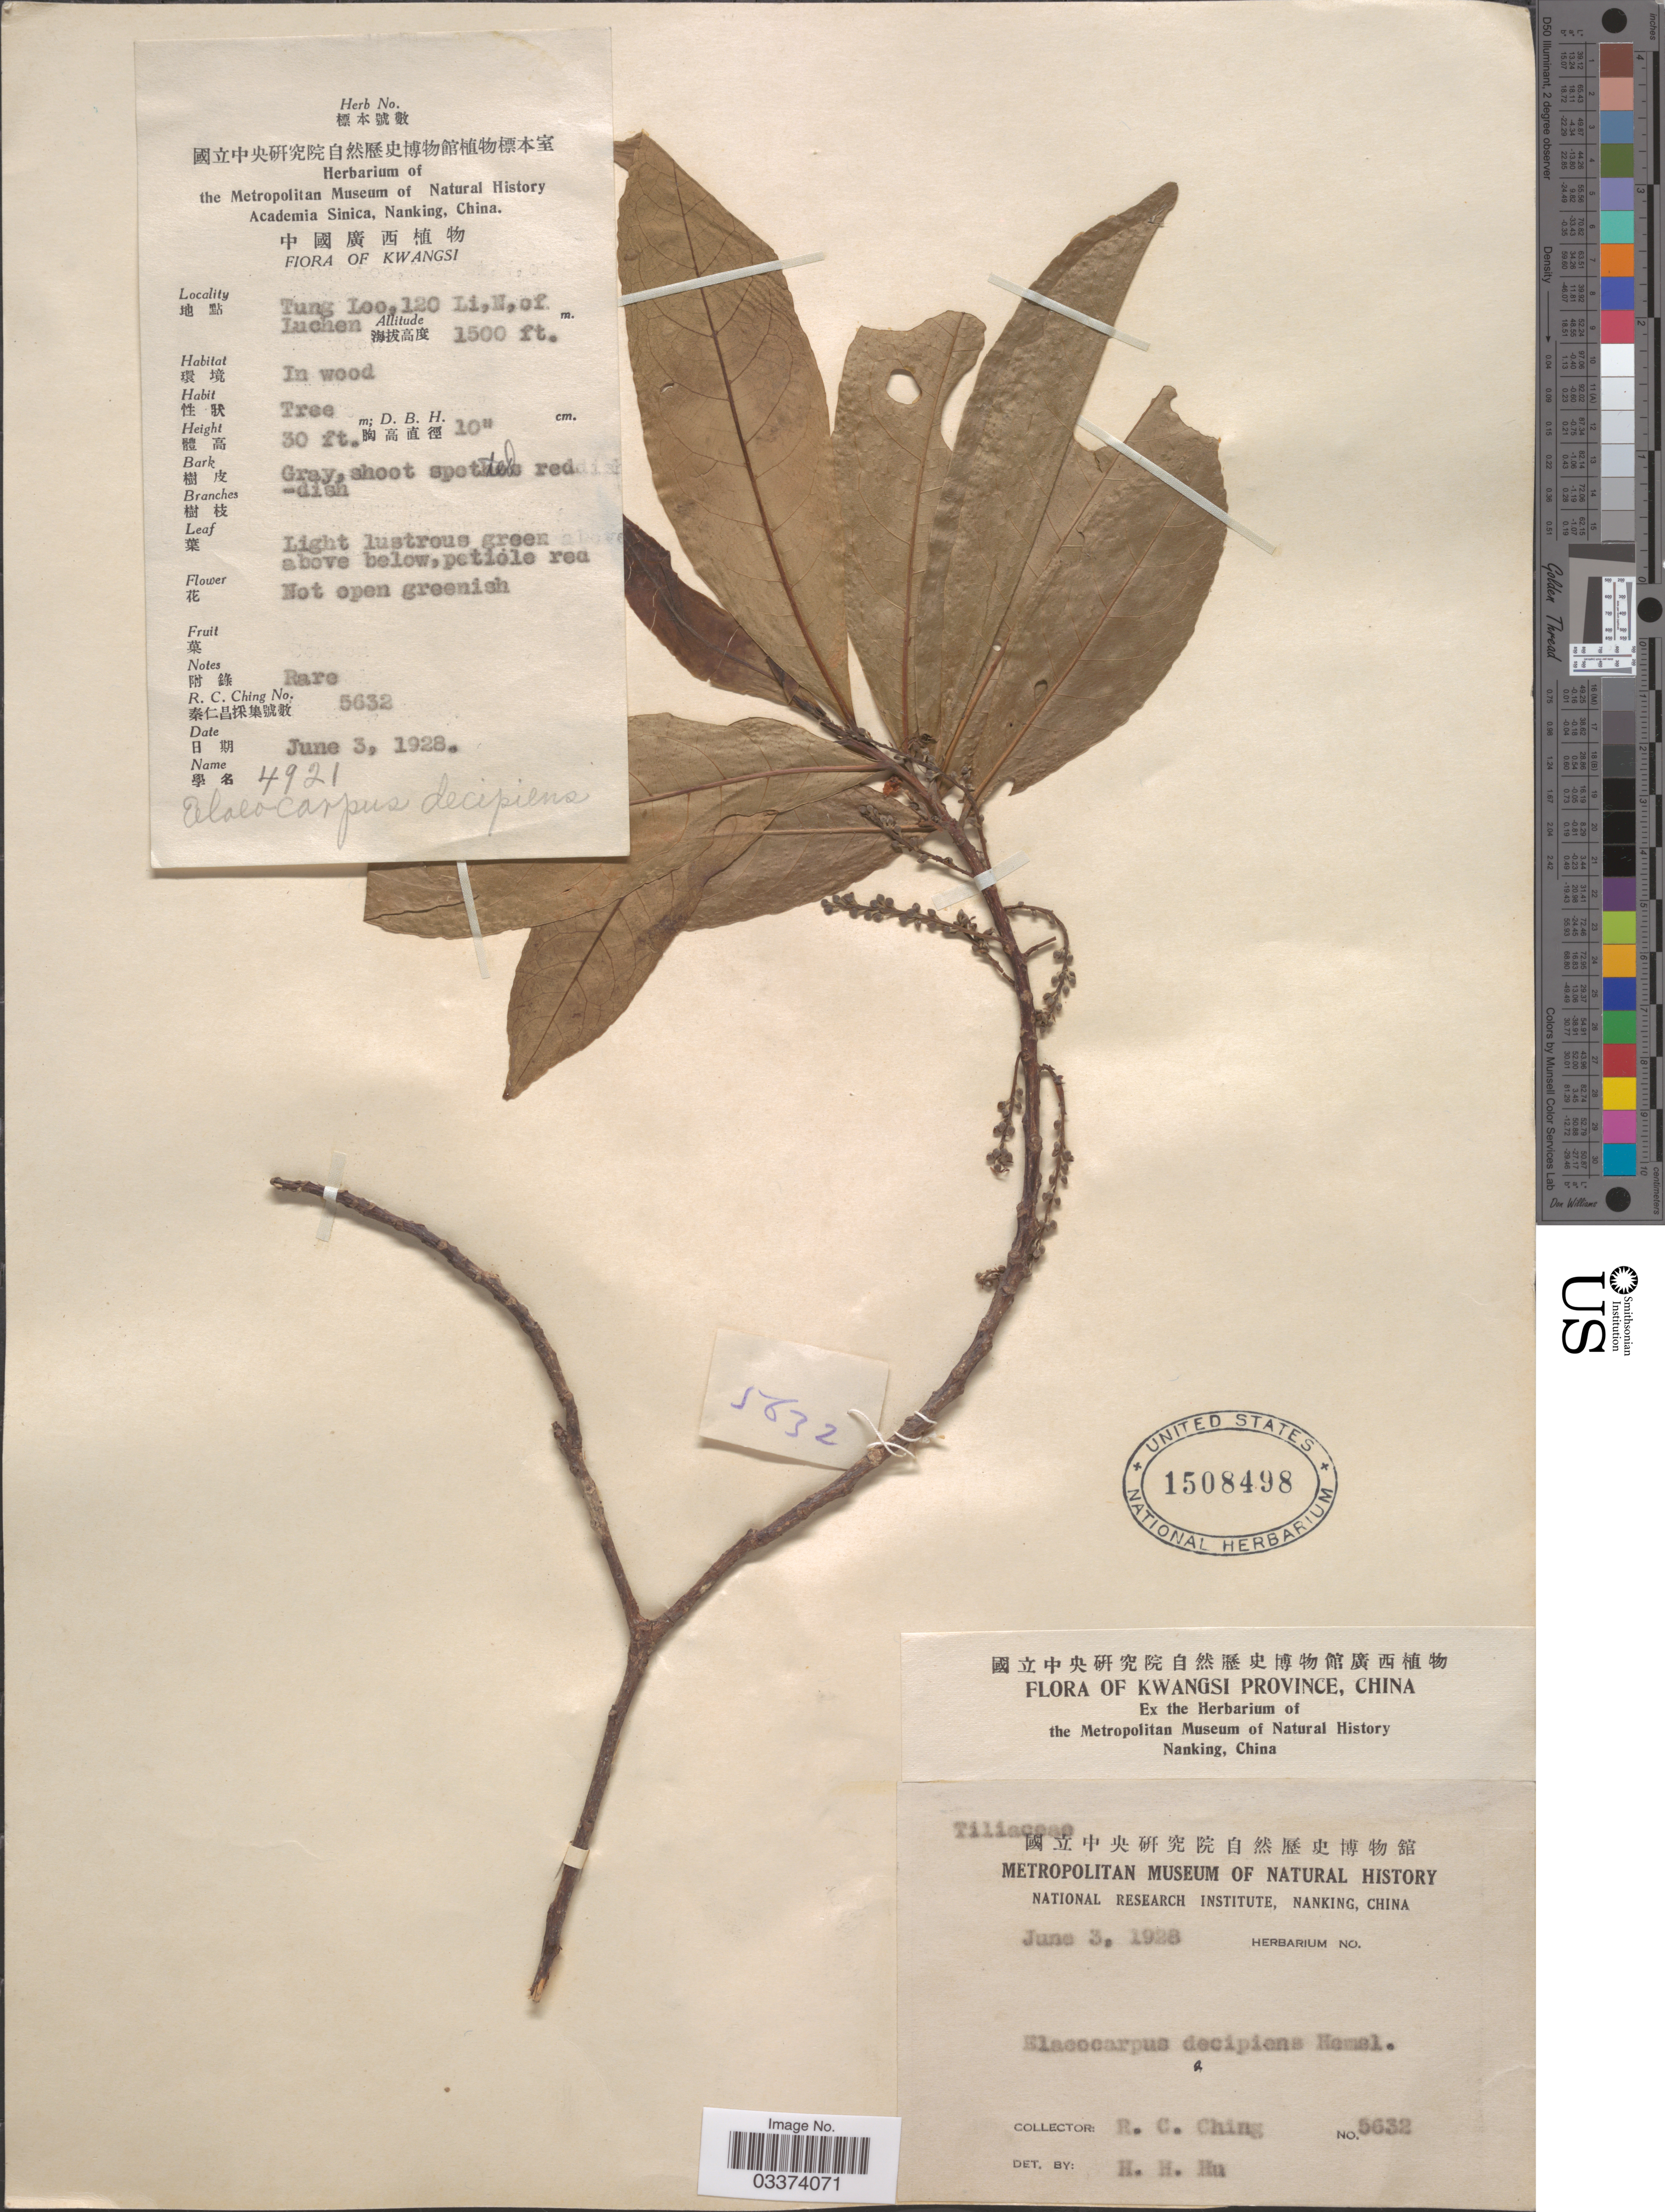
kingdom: Plantae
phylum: Tracheophyta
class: Magnoliopsida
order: Oxalidales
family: Elaeocarpaceae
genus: Elaeocarpus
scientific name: Elaeocarpus decipiens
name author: F.B. Forbes & Hemsl.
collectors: R. C. Ching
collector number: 5632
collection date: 1928-06-03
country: China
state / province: Guangxi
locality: Kwangsi Province. Tung Lee, 120 Li,N, of Luchen.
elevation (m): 457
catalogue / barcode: US 1508498